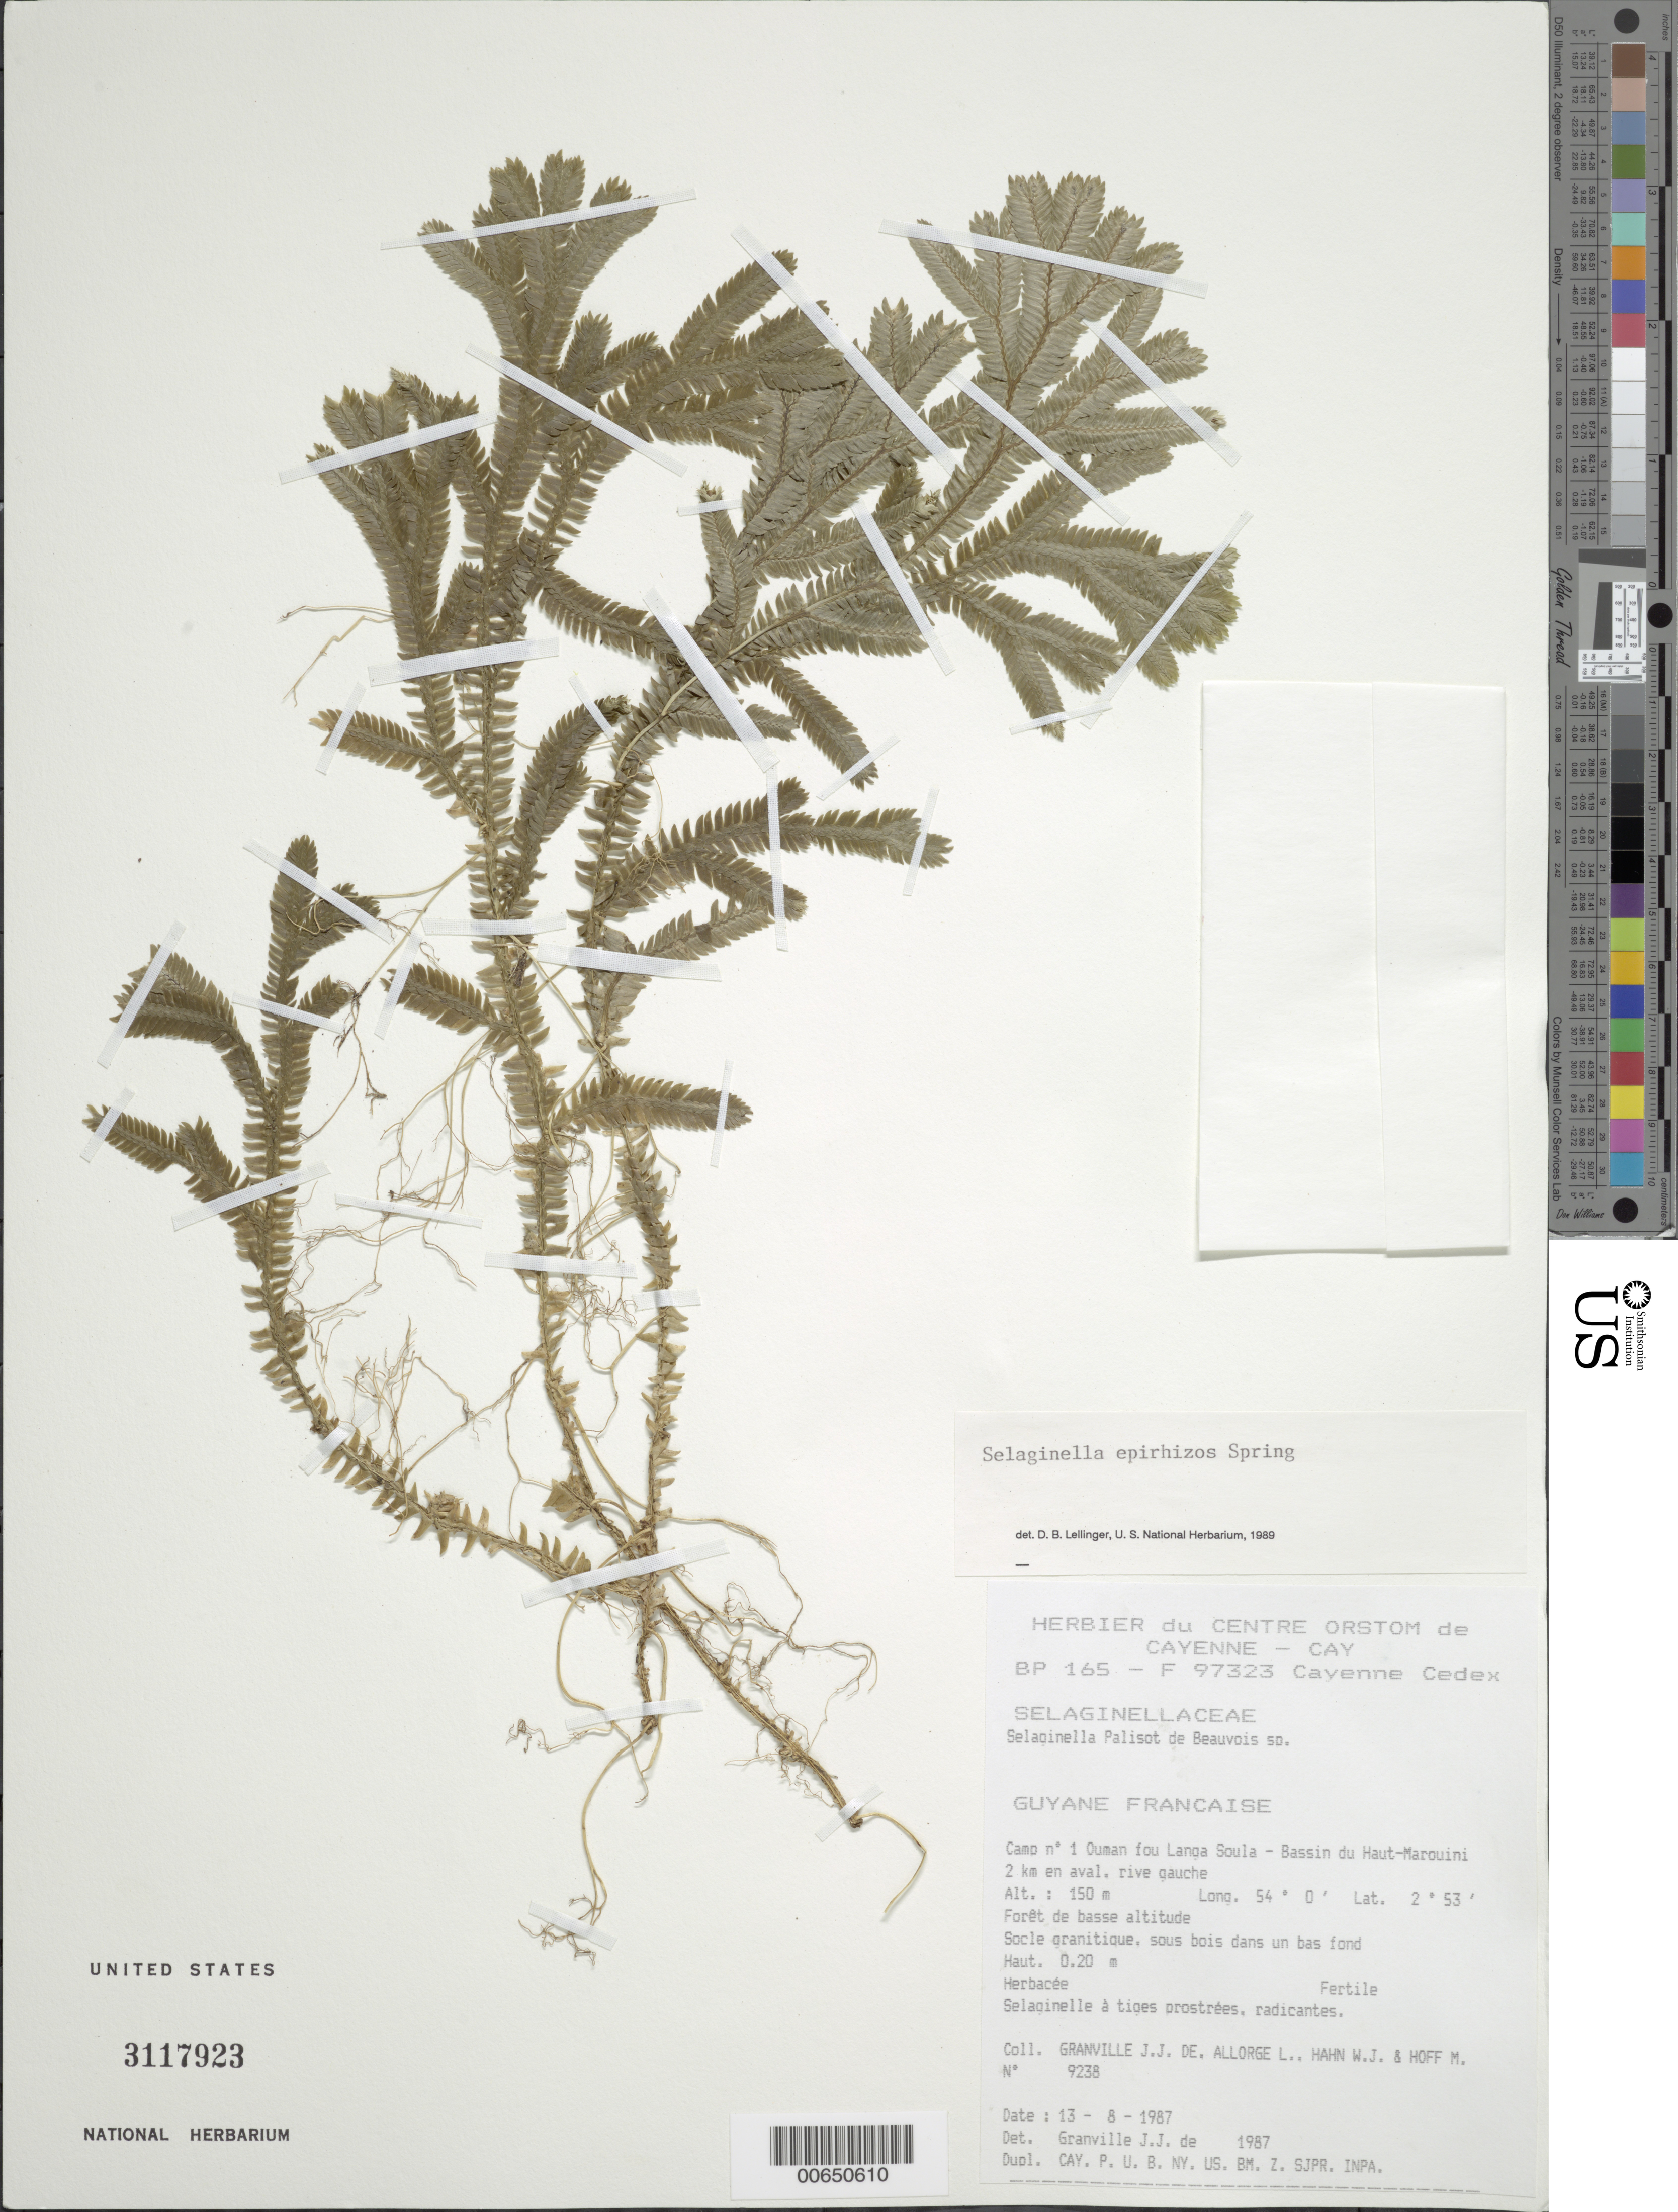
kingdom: Plantae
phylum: Tracheophyta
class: Lycopodiopsida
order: Selaginellales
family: Selaginellaceae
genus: Selaginella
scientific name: Selaginella epirrhizos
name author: Spring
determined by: Lellinger, David B., (BOT), Smithsonian Institution - National Museum of Natural History (UNITED STATES)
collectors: J.-J. de Granville, L. Allorge, W. J. Hahn & M. Hoff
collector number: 9238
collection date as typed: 18-Aug-87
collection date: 1987-08-18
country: French Guiana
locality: Camp #1, Ouman fou Langa Soula, Bassin du Haut-Marouini. 2 km en aval. Rive gauche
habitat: Forêt de basse altitude. Socle granitique, sous bois dans le bas fond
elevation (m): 150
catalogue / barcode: US 3117923